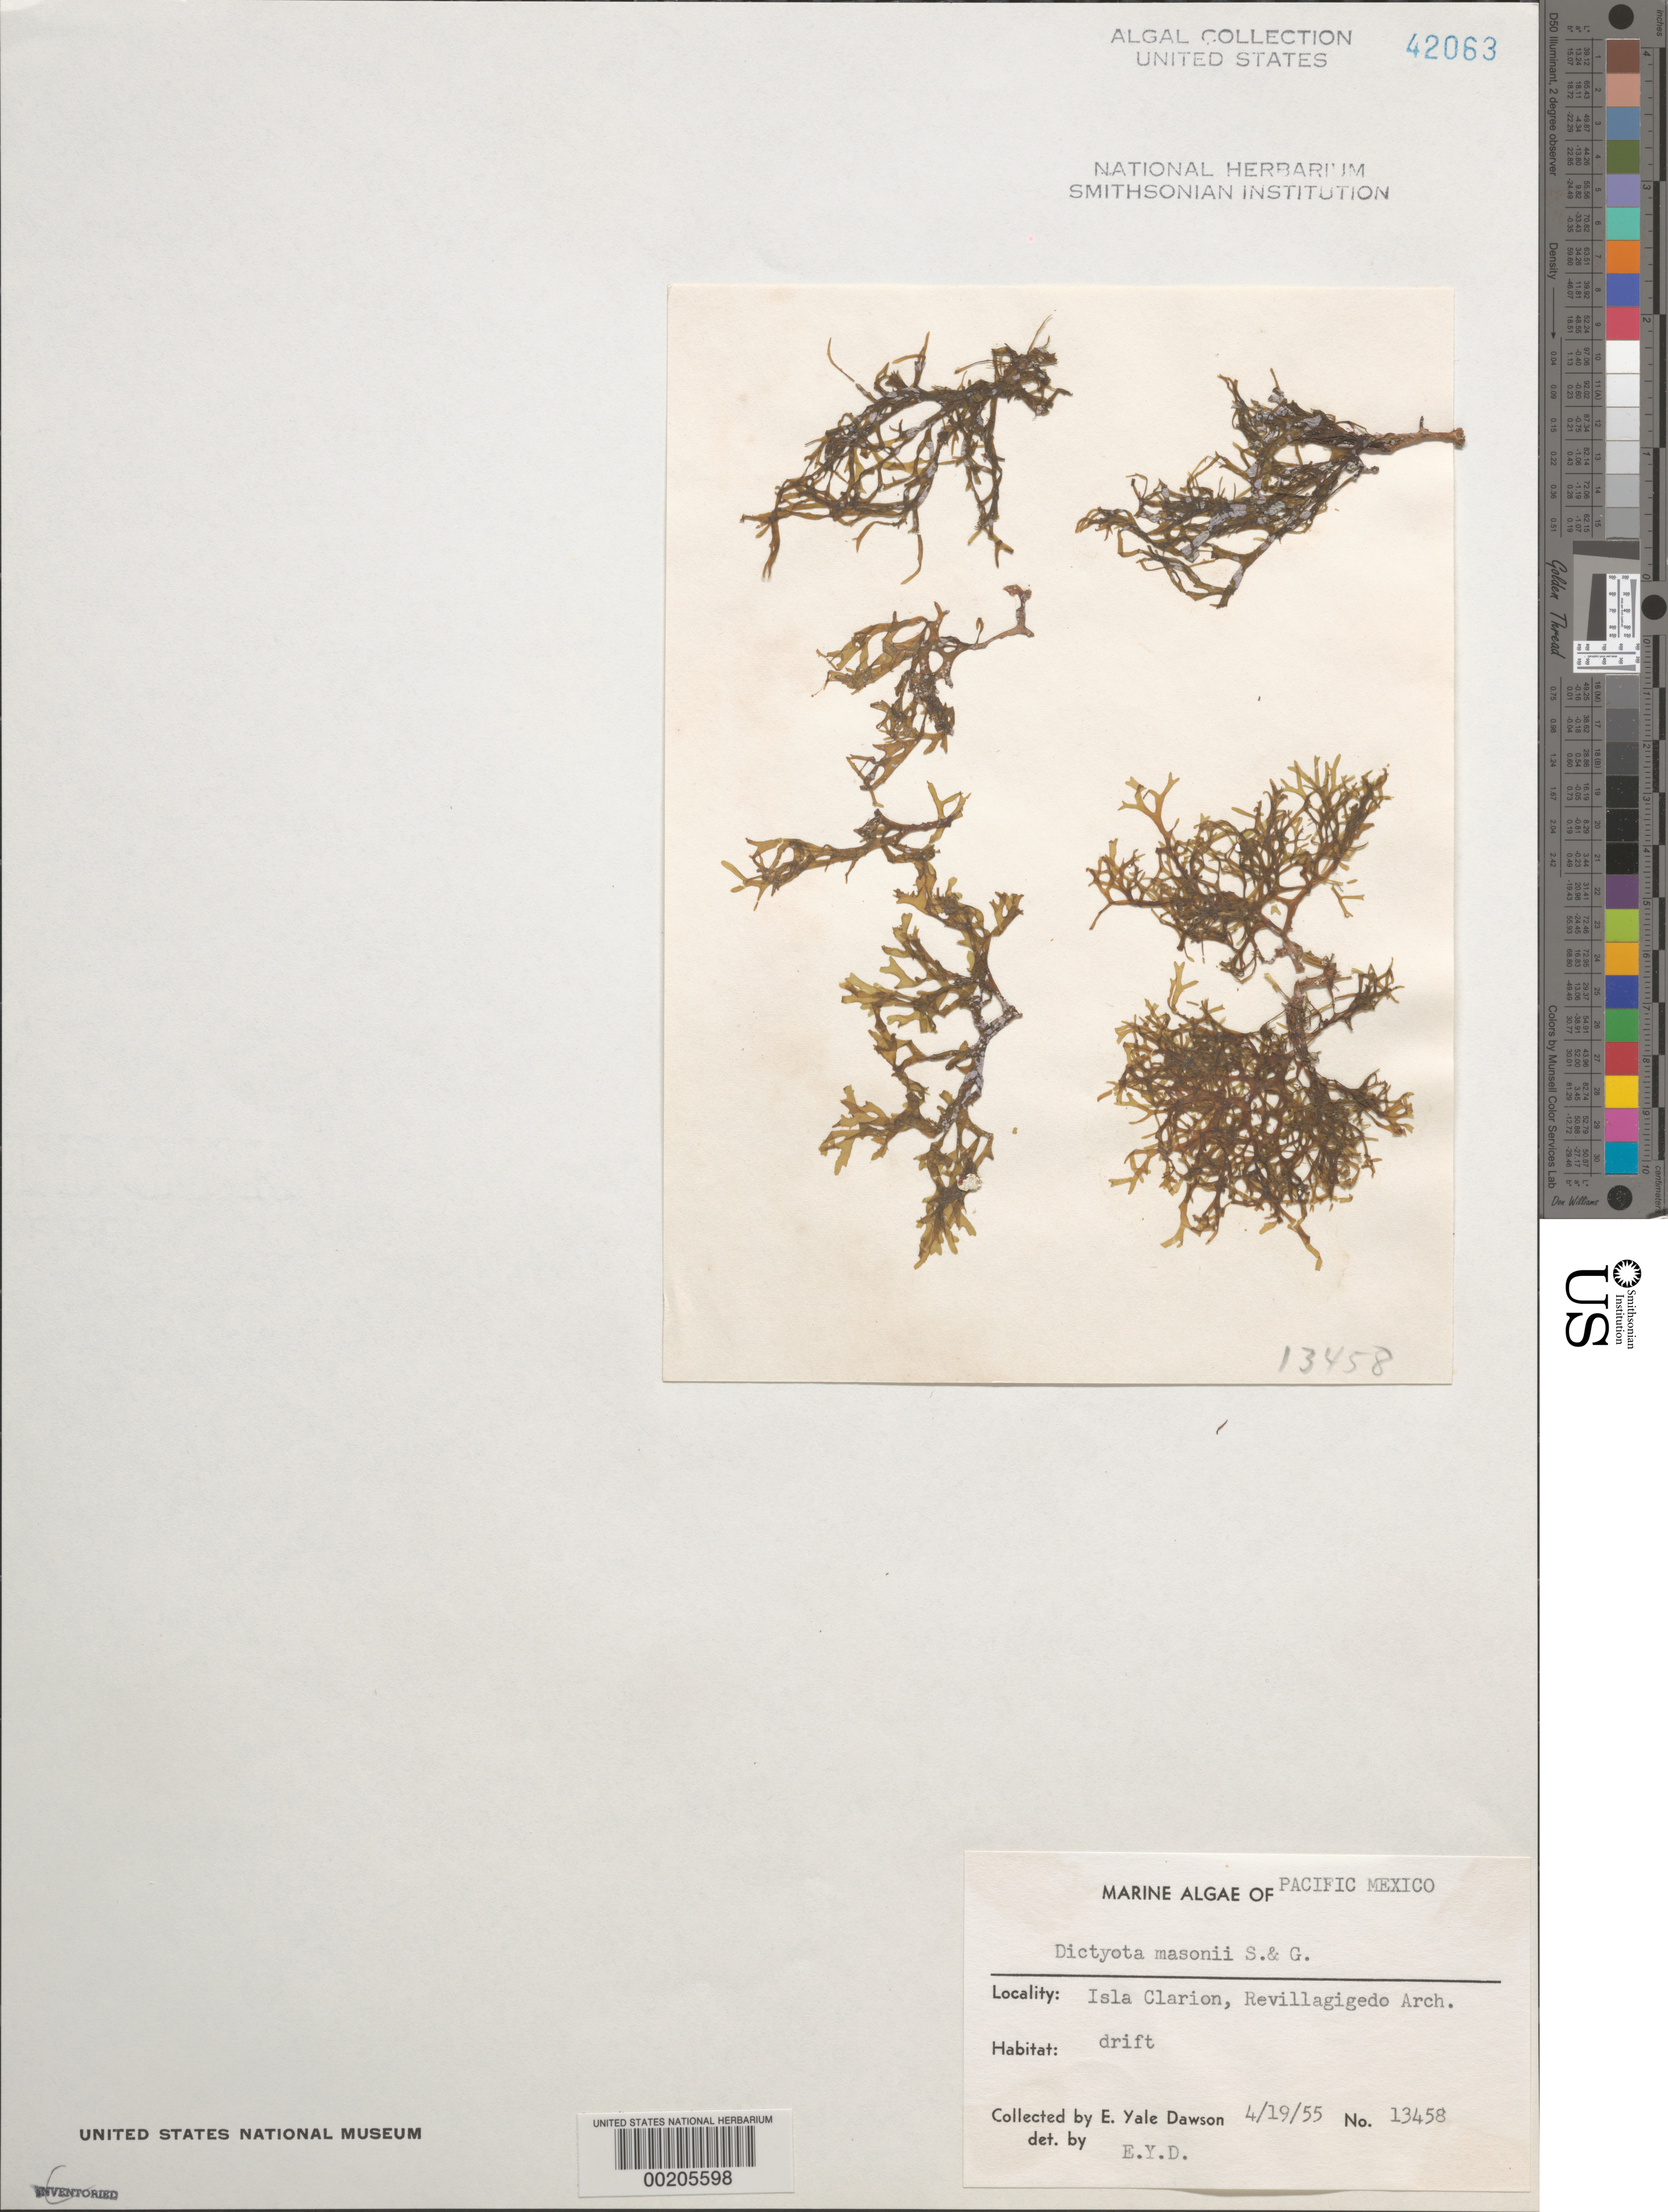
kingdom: Chromista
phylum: Ochrophyta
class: Phaeophyceae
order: Dictyotales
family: Dictyotaceae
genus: Dictyota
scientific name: Dictyota masonii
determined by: Dawson, E. Y.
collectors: E. Y. Dawson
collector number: EYD 13458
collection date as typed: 19 Apr 1955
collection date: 1955-04-19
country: Mexico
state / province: Colima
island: Isla Clarion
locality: Sulphur Bay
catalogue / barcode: US 42063